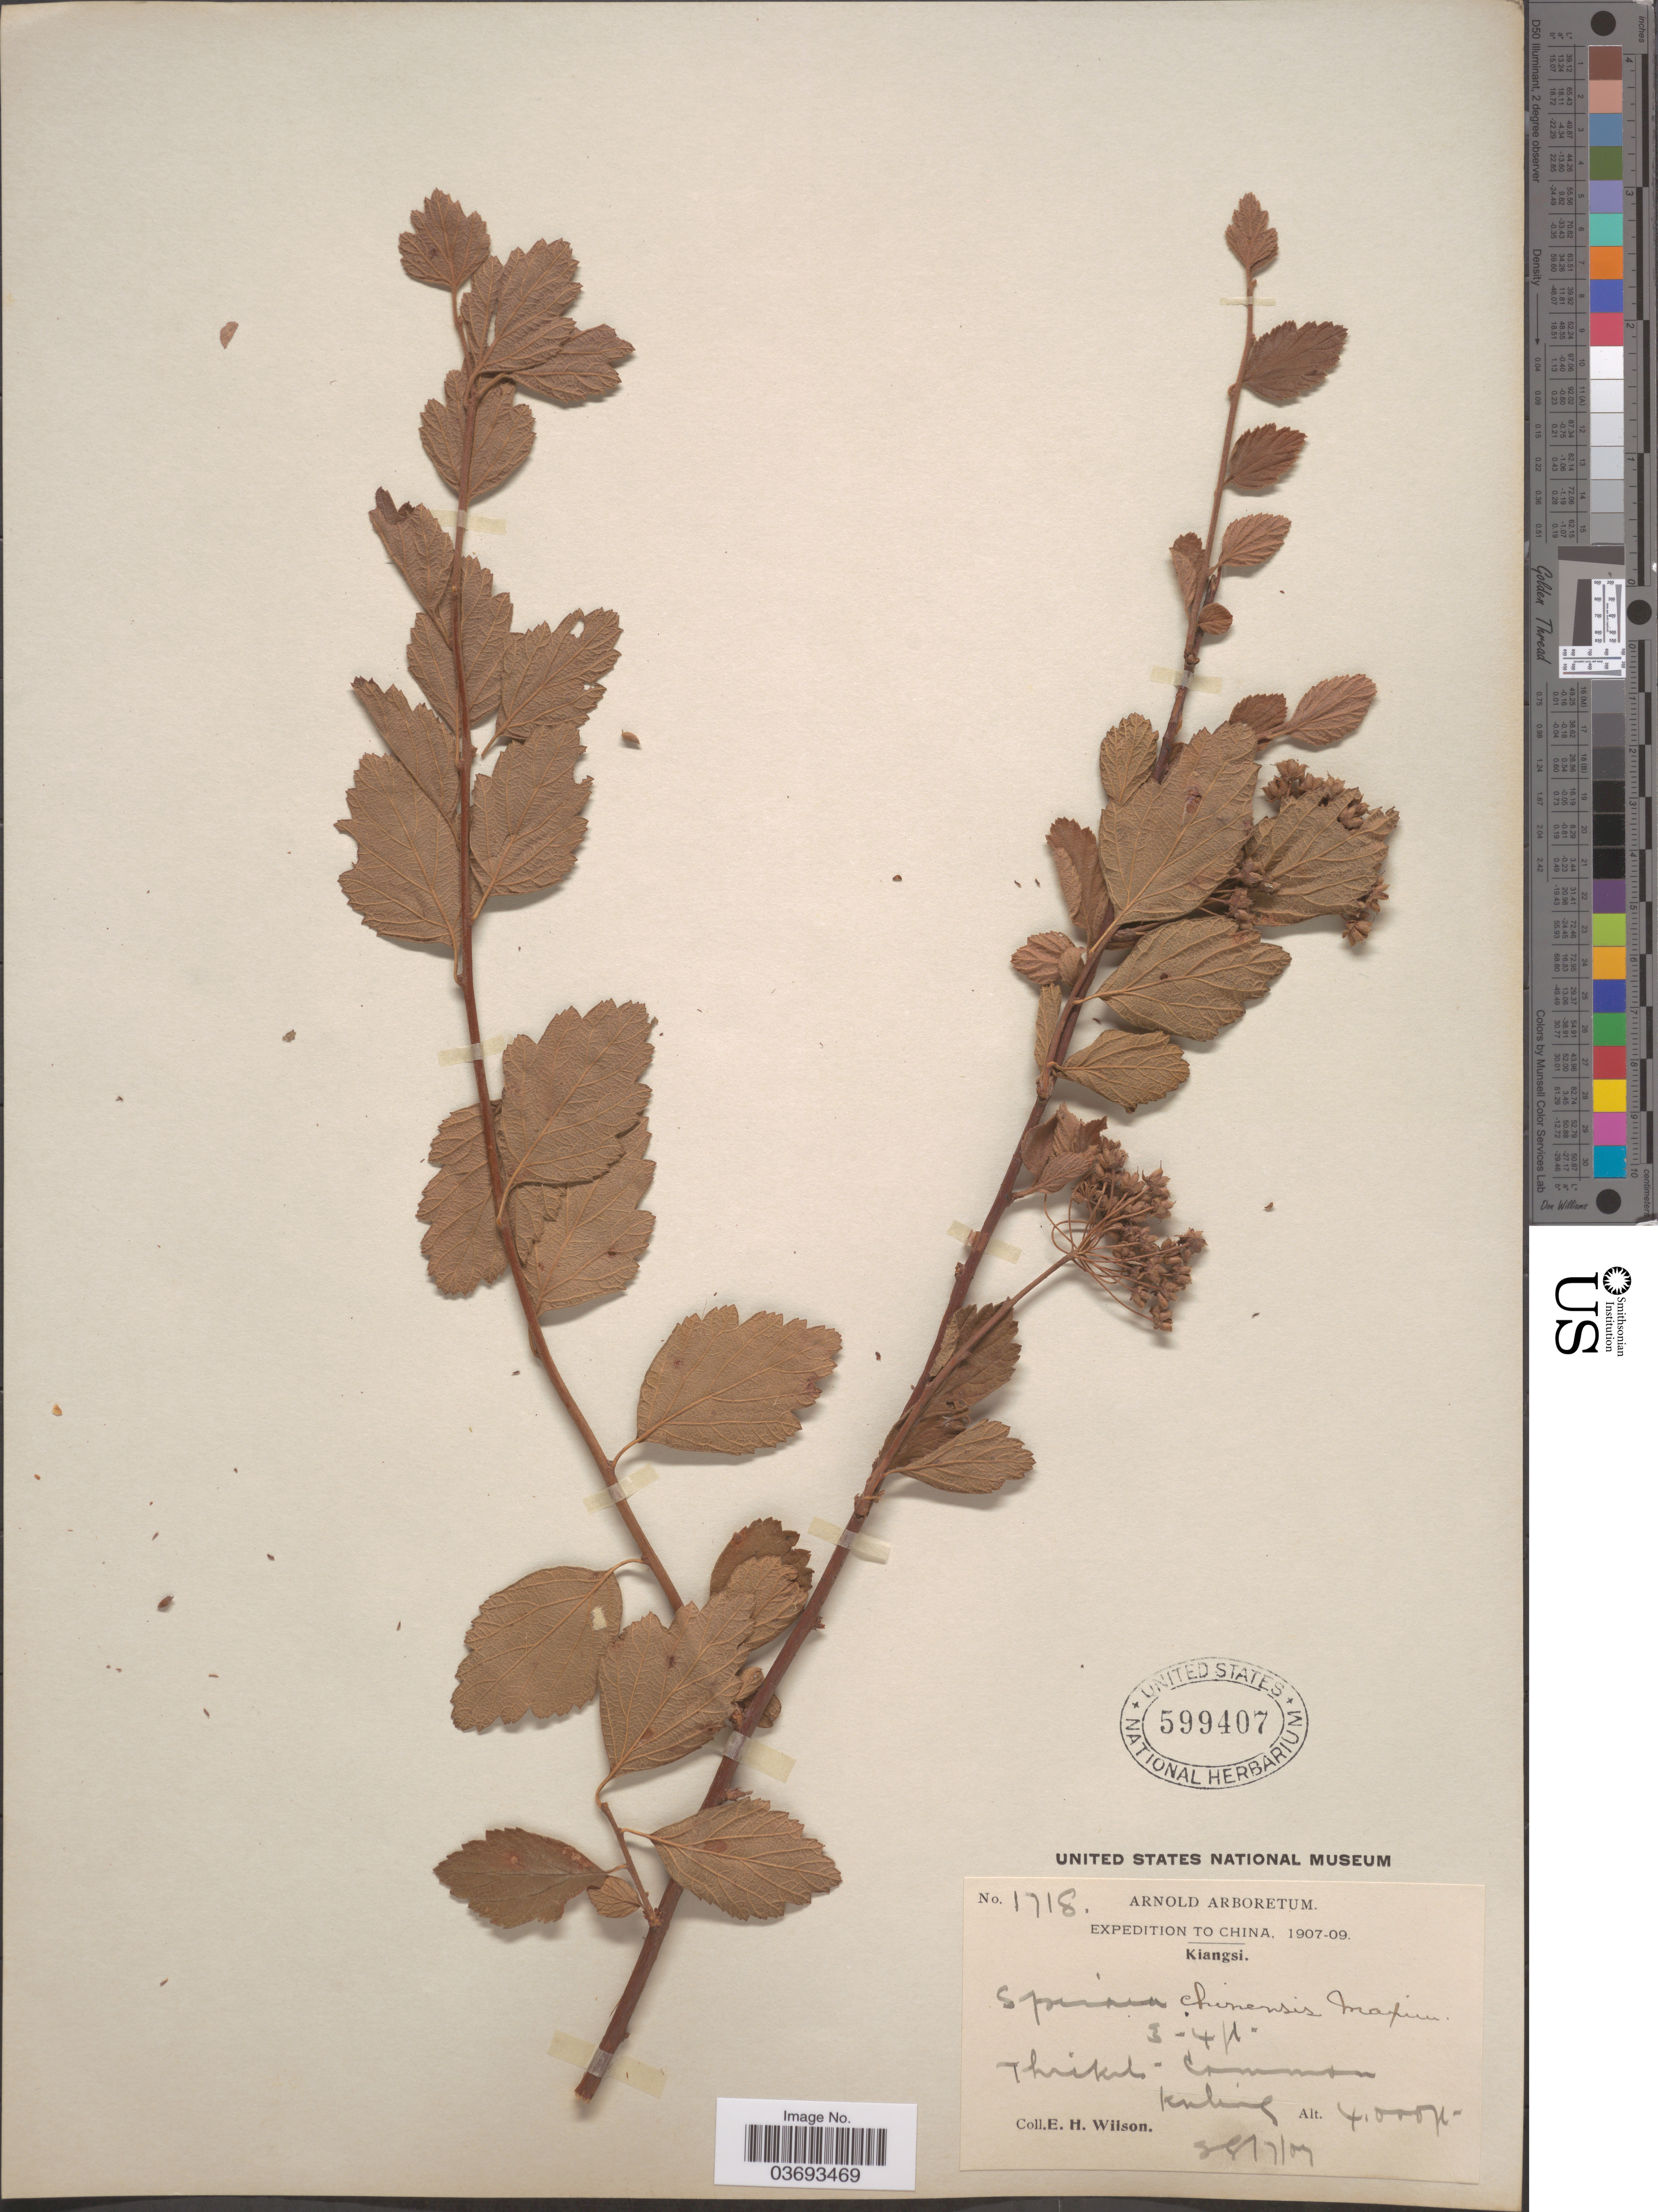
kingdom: Plantae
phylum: Tracheophyta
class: Magnoliopsida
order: Rosales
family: Rosaceae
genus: Spiraea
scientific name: Spiraea chinensis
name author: Maxim.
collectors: E. Wilson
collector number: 1718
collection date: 1907-07-28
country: China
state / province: Jiangxi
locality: Kiangsi. Kuling.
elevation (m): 1219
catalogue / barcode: US 599407